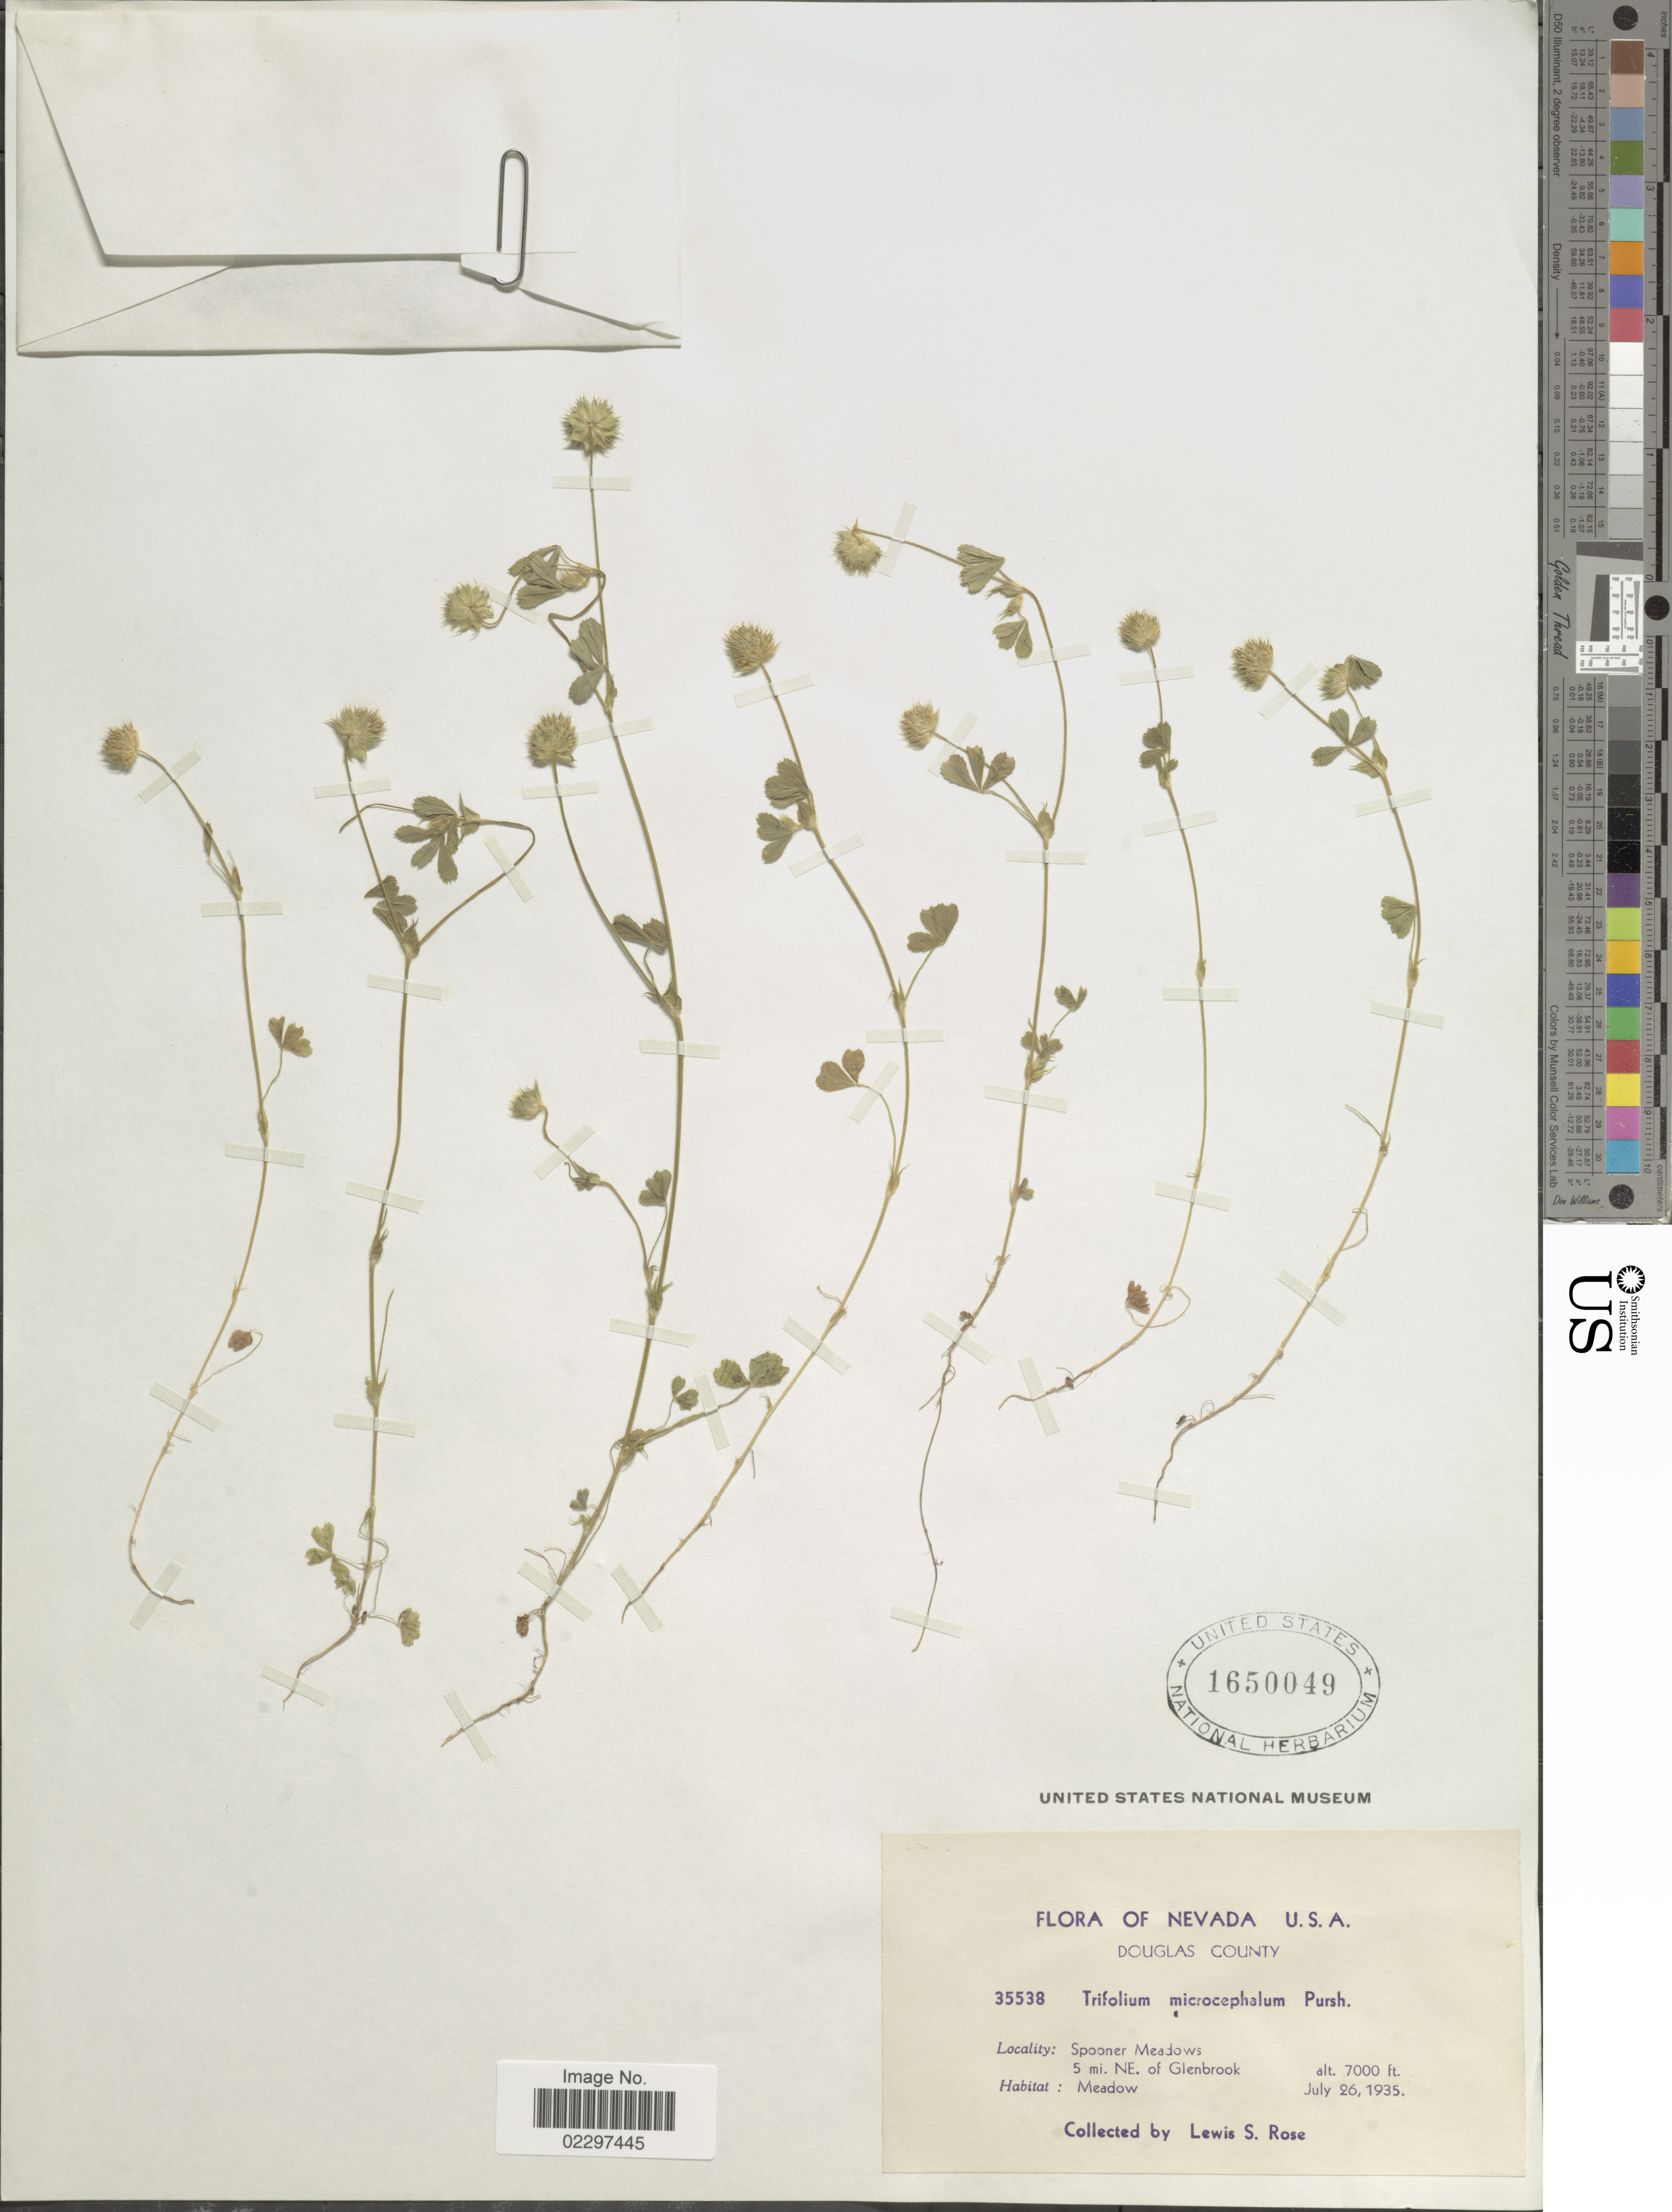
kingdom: Plantae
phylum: Tracheophyta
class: Magnoliopsida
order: Fabales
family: Fabaceae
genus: Trifolium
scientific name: Trifolium microcephalum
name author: Pursh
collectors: L. S. Rose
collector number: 35538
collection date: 1935-07-26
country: United States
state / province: Nevada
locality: Douglas County. Spooner Meadows. 5 mi. NE. of Glenbrook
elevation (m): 2134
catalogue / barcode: US 1650049